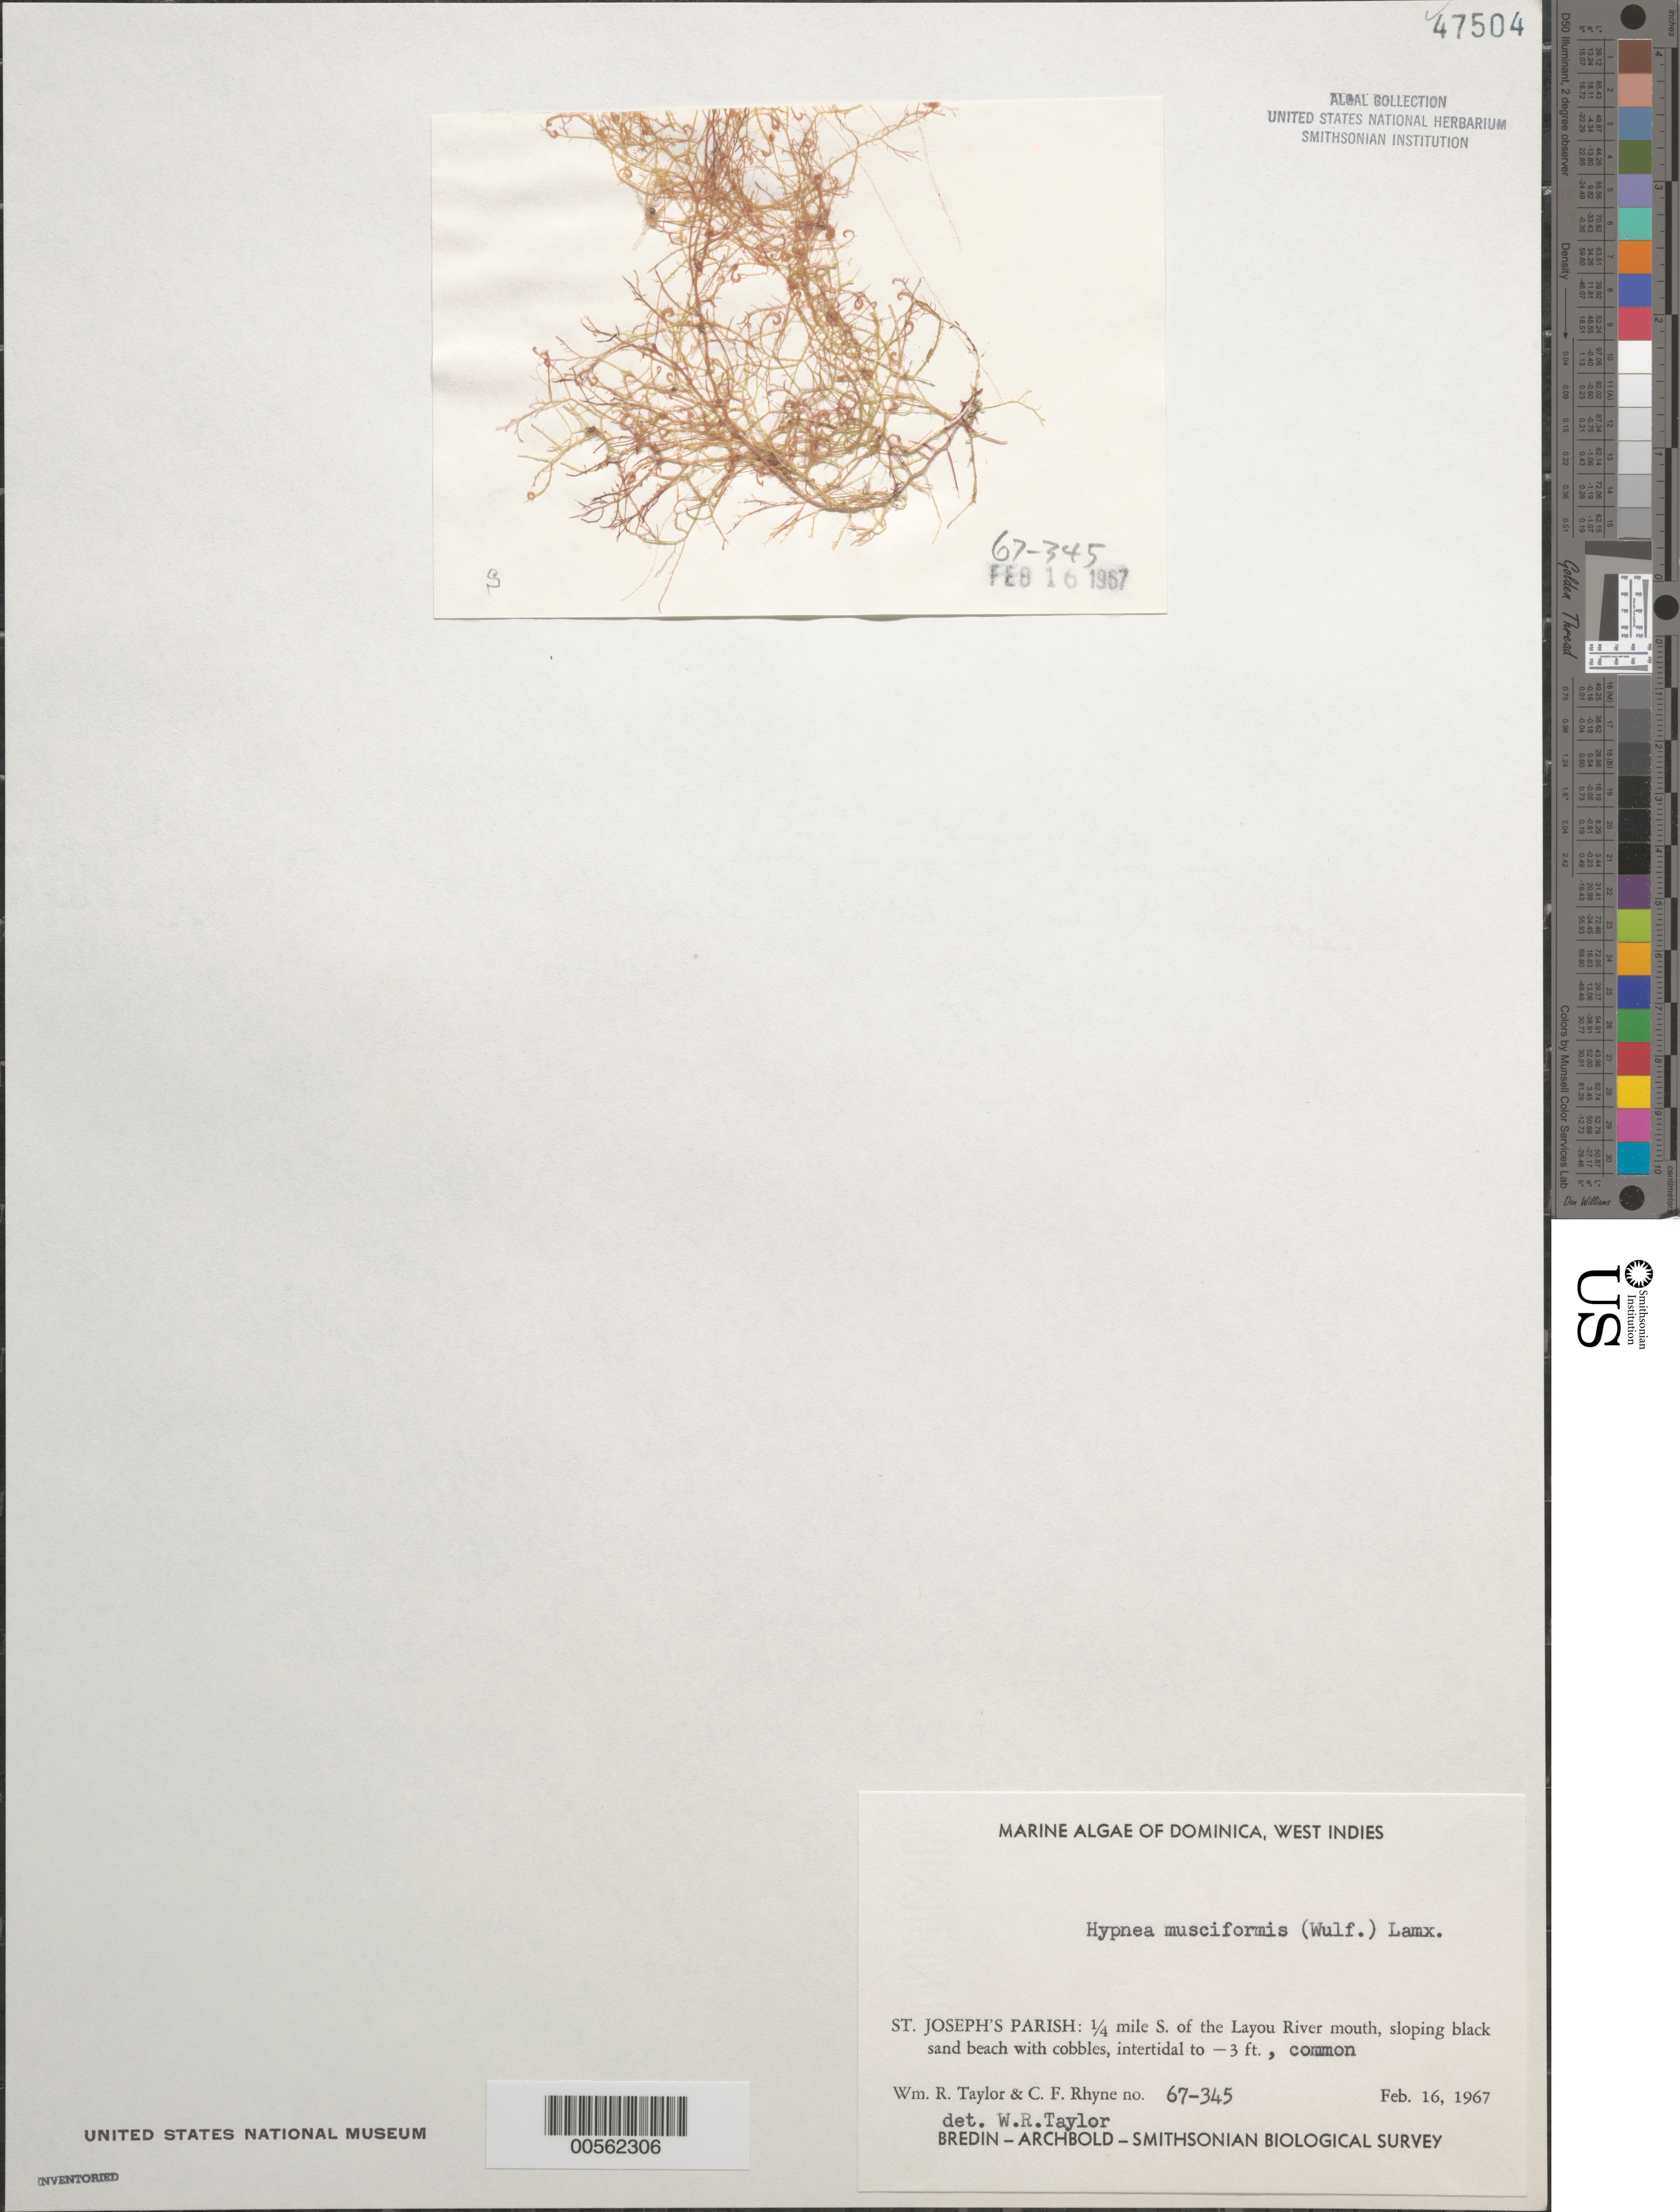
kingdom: Plantae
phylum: Rhodophyta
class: Florideophyceae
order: Gigartinales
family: Cystocloniaceae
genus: Hypnea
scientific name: Hypnea musciformis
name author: (Wulfen) J.V.Lamouroux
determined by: Taylor, William R.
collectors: W. R. Taylor & C. Rhyne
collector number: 67-345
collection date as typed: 16 Feb 1967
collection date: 1967-02-16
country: Dominica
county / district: St. Joseph's Parish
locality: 0.25 mile south of Layou River mouth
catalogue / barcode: US 47504